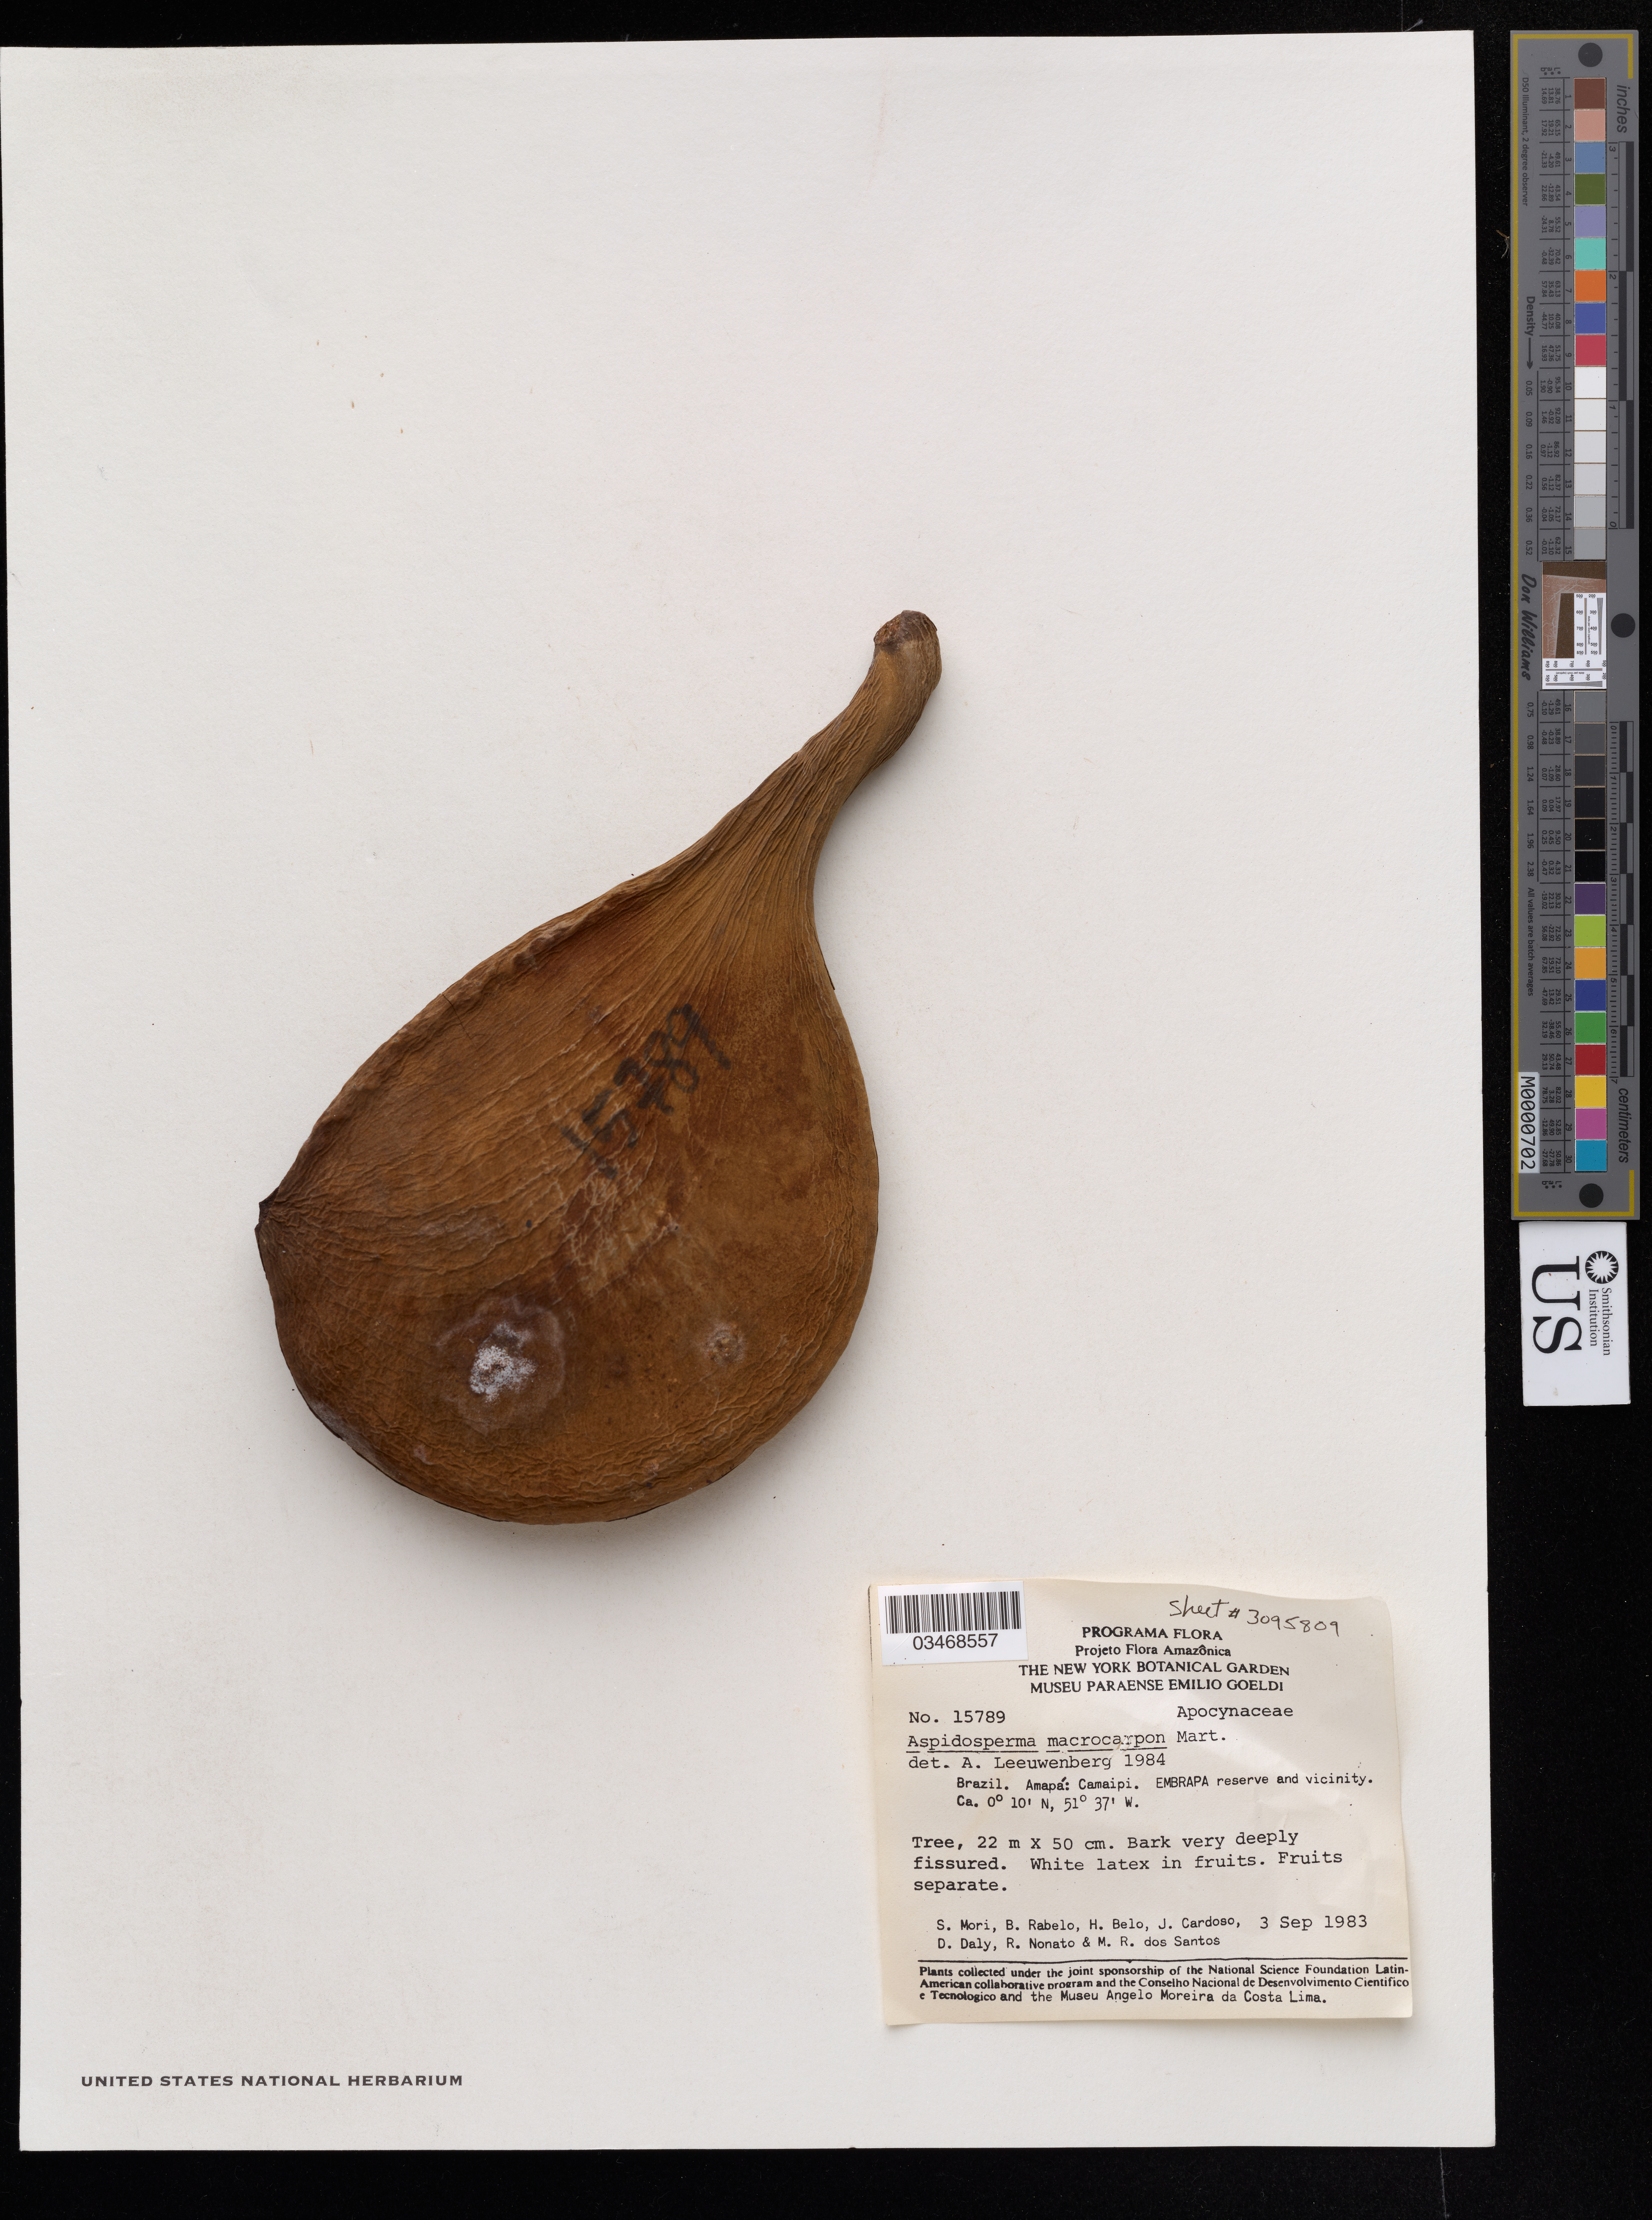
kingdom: Plantae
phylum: Tracheophyta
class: Magnoliopsida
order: Gentianales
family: Apocynaceae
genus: Aspidosperma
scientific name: Aspidosperma macrocarpon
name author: Mart.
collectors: S. Mori, B. V. Rabelo, H. P. Belo, J. Cardoso & et al.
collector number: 15789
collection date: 1983-09-03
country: Brazil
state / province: Amapá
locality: Camaipi. Embrapa reserve and vicinity.